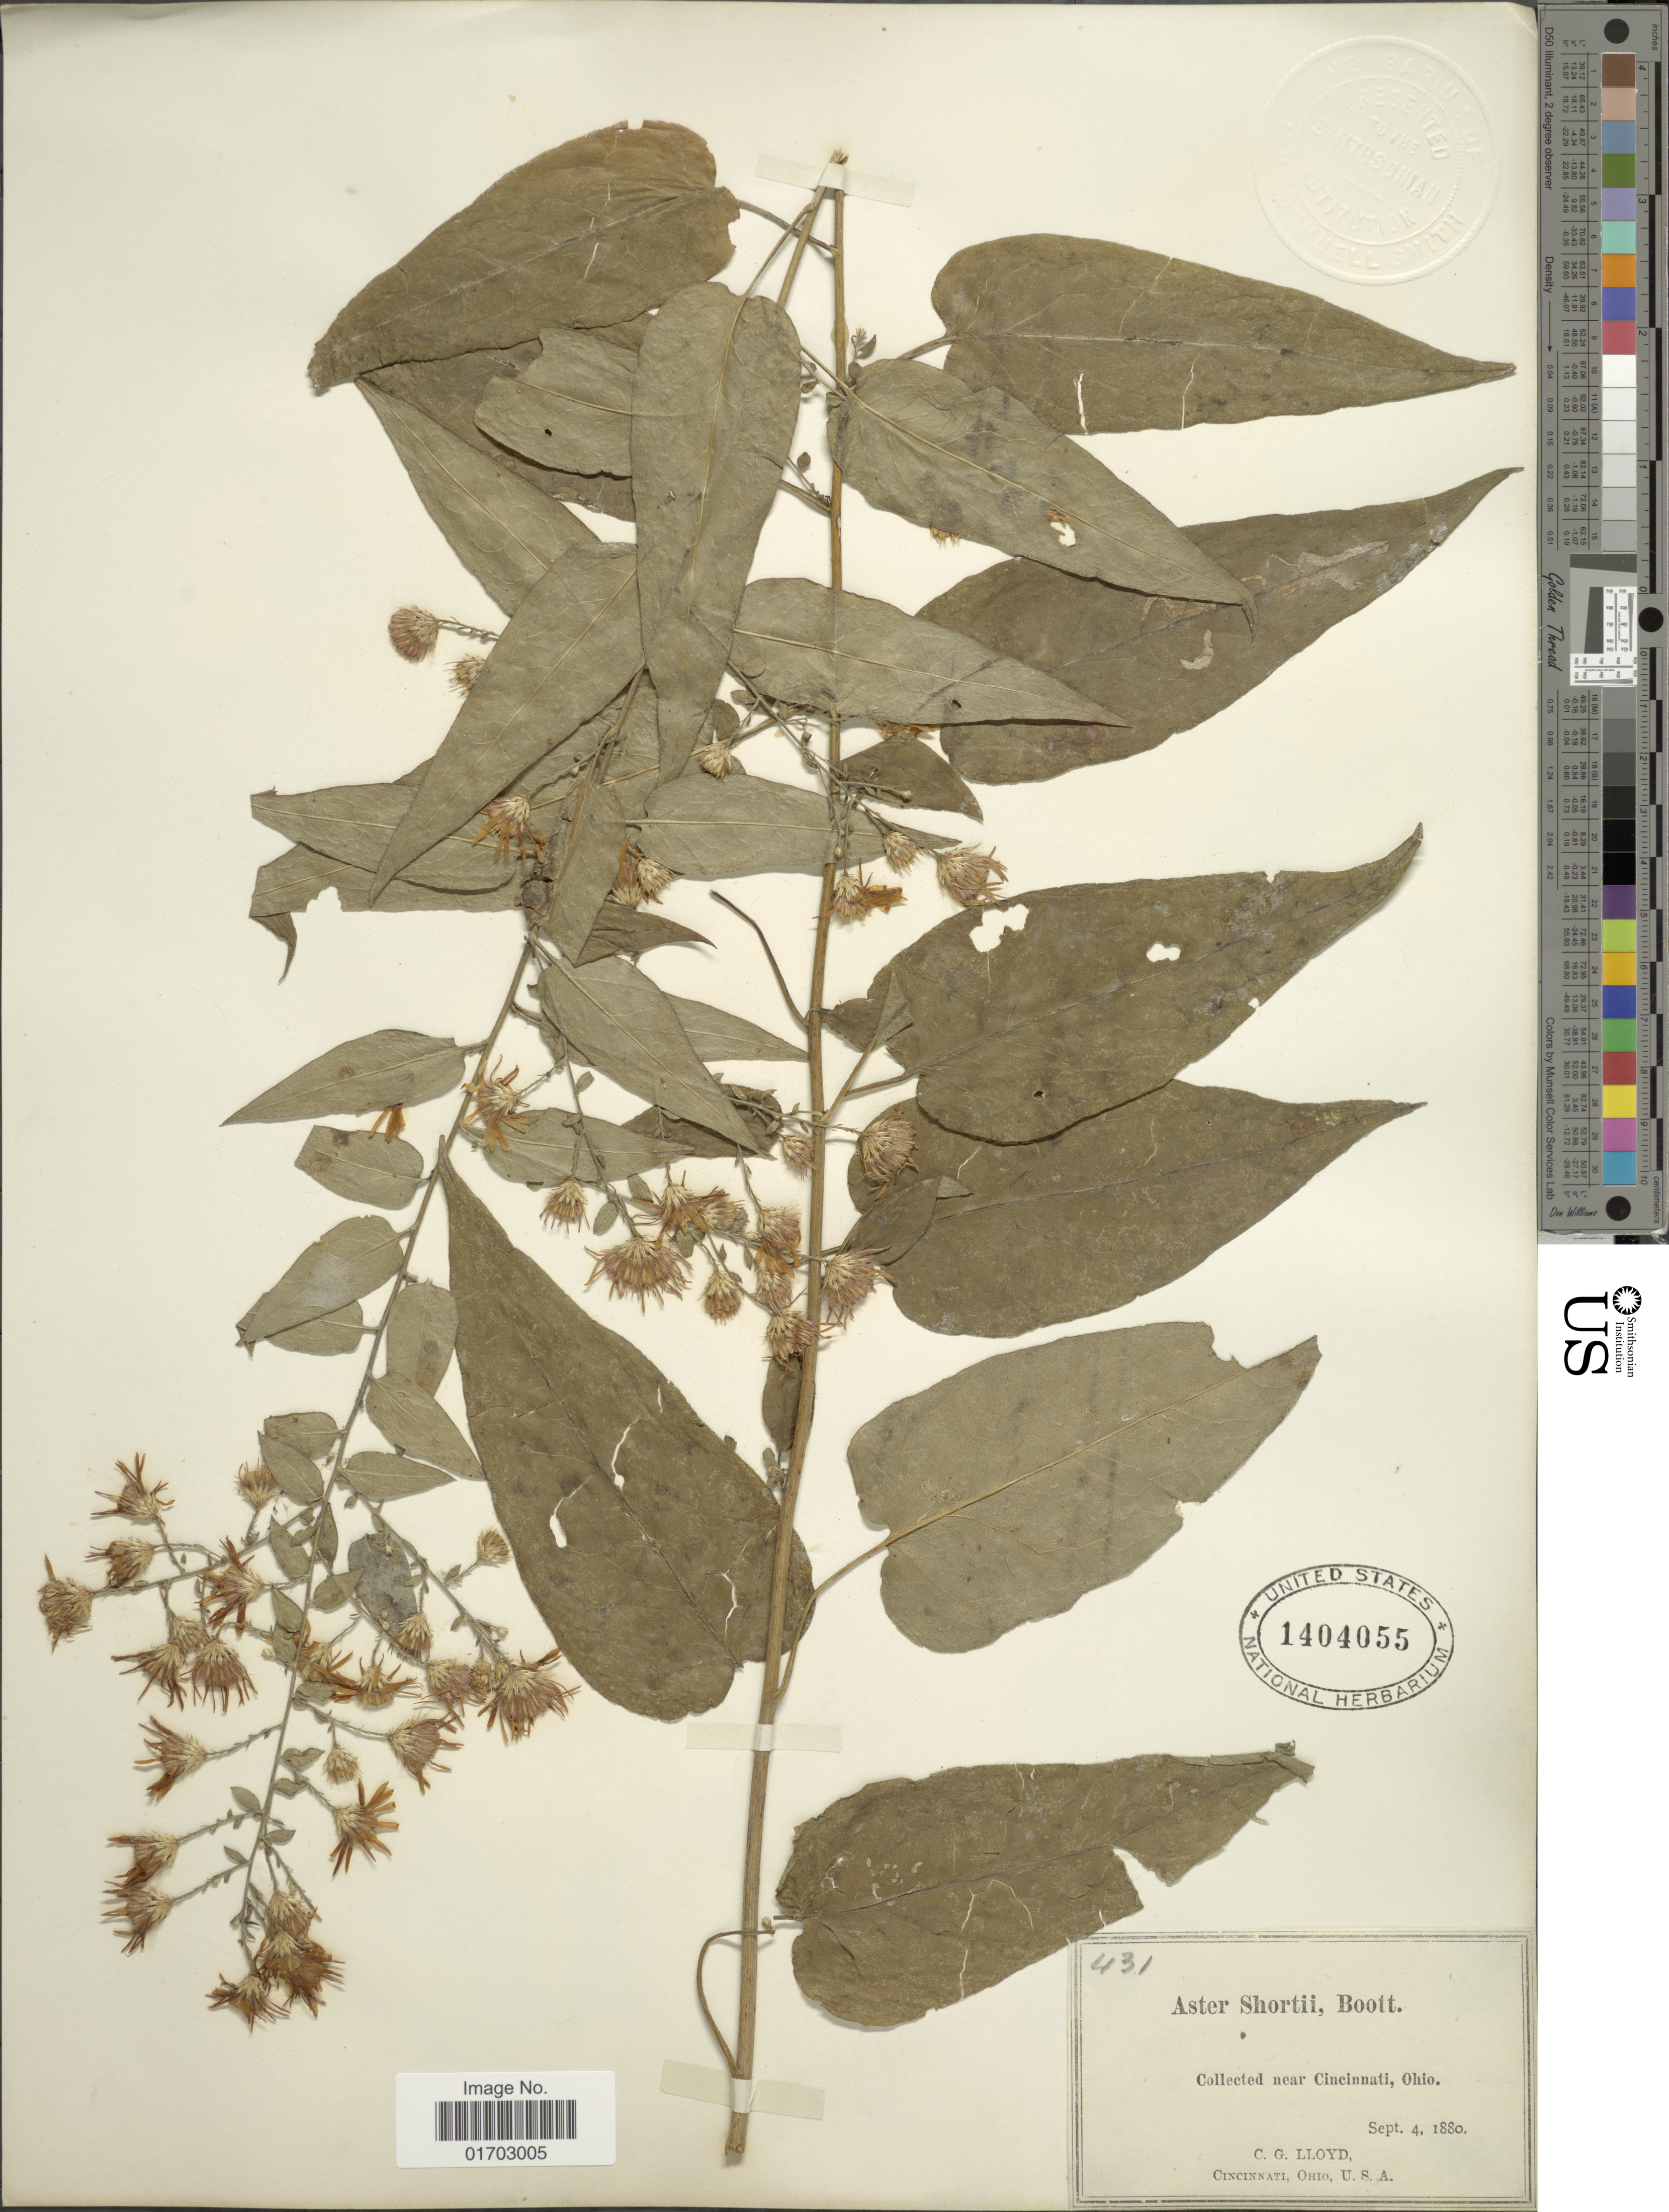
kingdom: Plantae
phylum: Tracheophyta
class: Magnoliopsida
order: Asterales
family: Asteraceae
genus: Symphyotrichum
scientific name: Symphyotrichum shortii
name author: (Lindl.) G.L. Nesom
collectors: C. G. Lloyd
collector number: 431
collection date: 1880-09-04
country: United States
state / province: Ohio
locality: Near Cincinnati.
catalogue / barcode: US 1404055